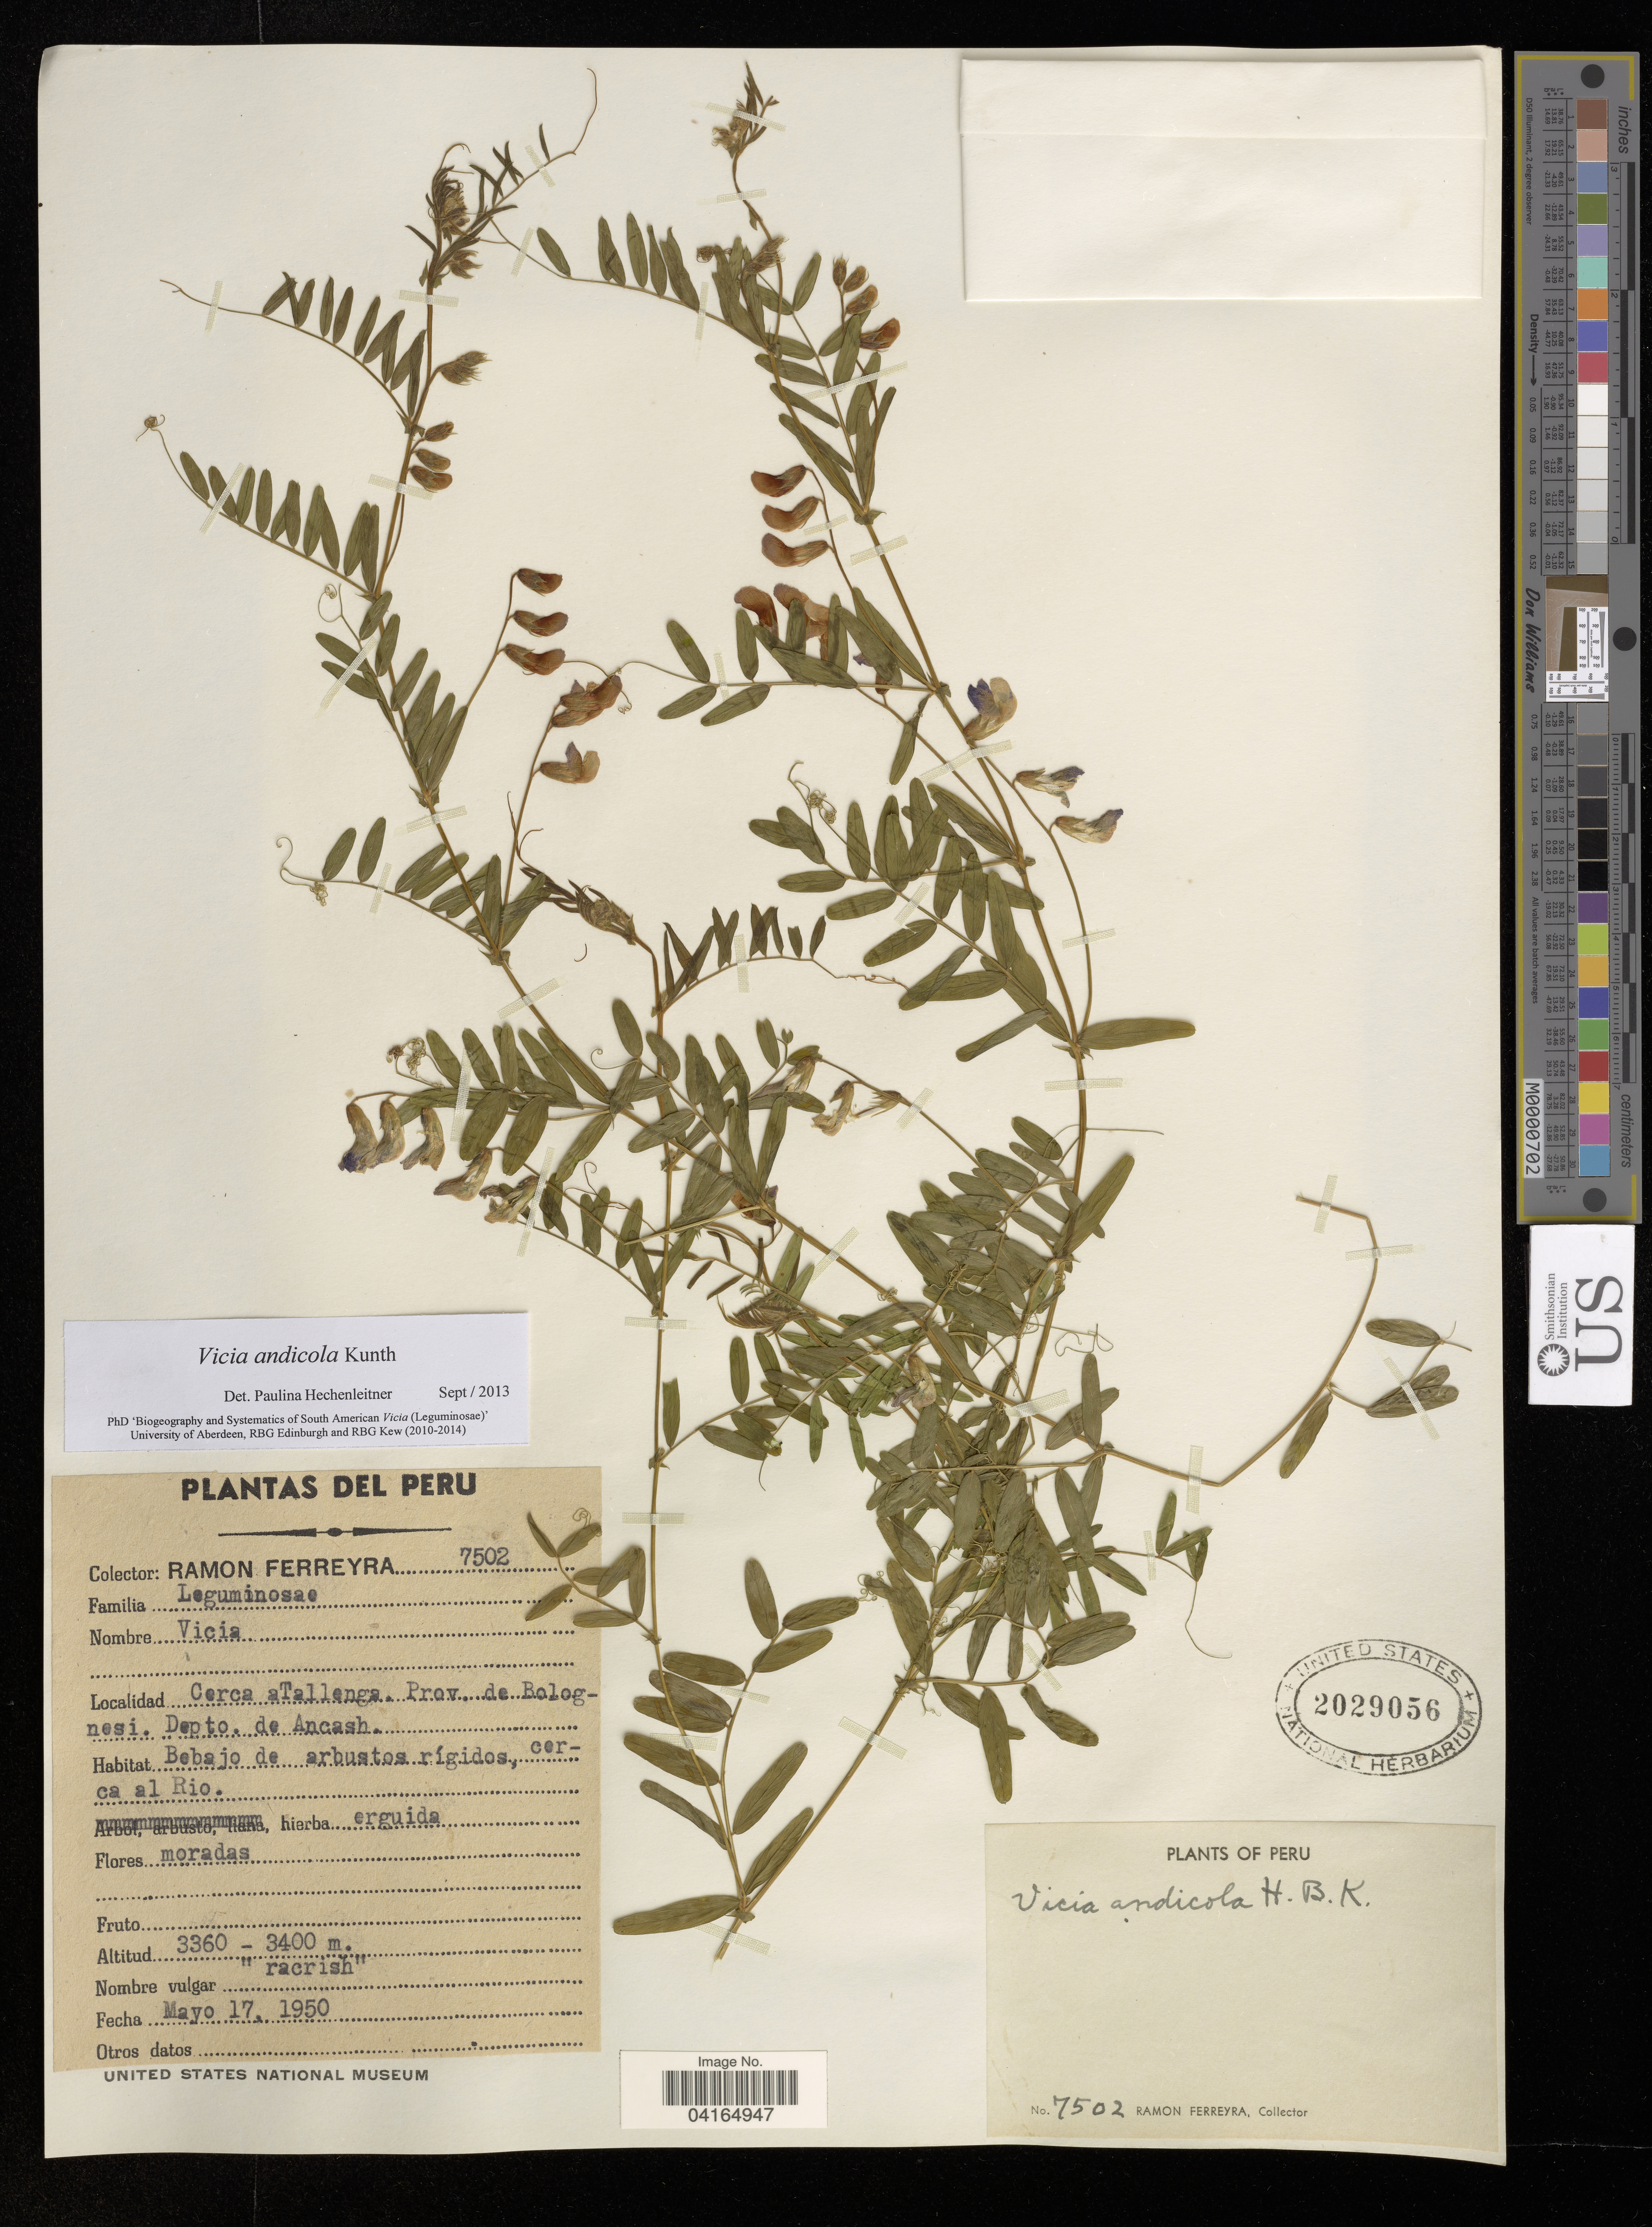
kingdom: Plantae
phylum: Tracheophyta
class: Magnoliopsida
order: Fabales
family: Fabaceae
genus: Vicia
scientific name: Vicia andicola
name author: Kunth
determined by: Hechenleitner, Paulina, RBG Edinburgh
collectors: R. Ferreira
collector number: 7502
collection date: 1950-05-17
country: Peru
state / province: Ancash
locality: Cerca aTallenga. Prov. de Bolognesi. Bebajo de arbustos rígidos, cerca al Rio.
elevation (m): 3360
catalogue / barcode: US 2029056